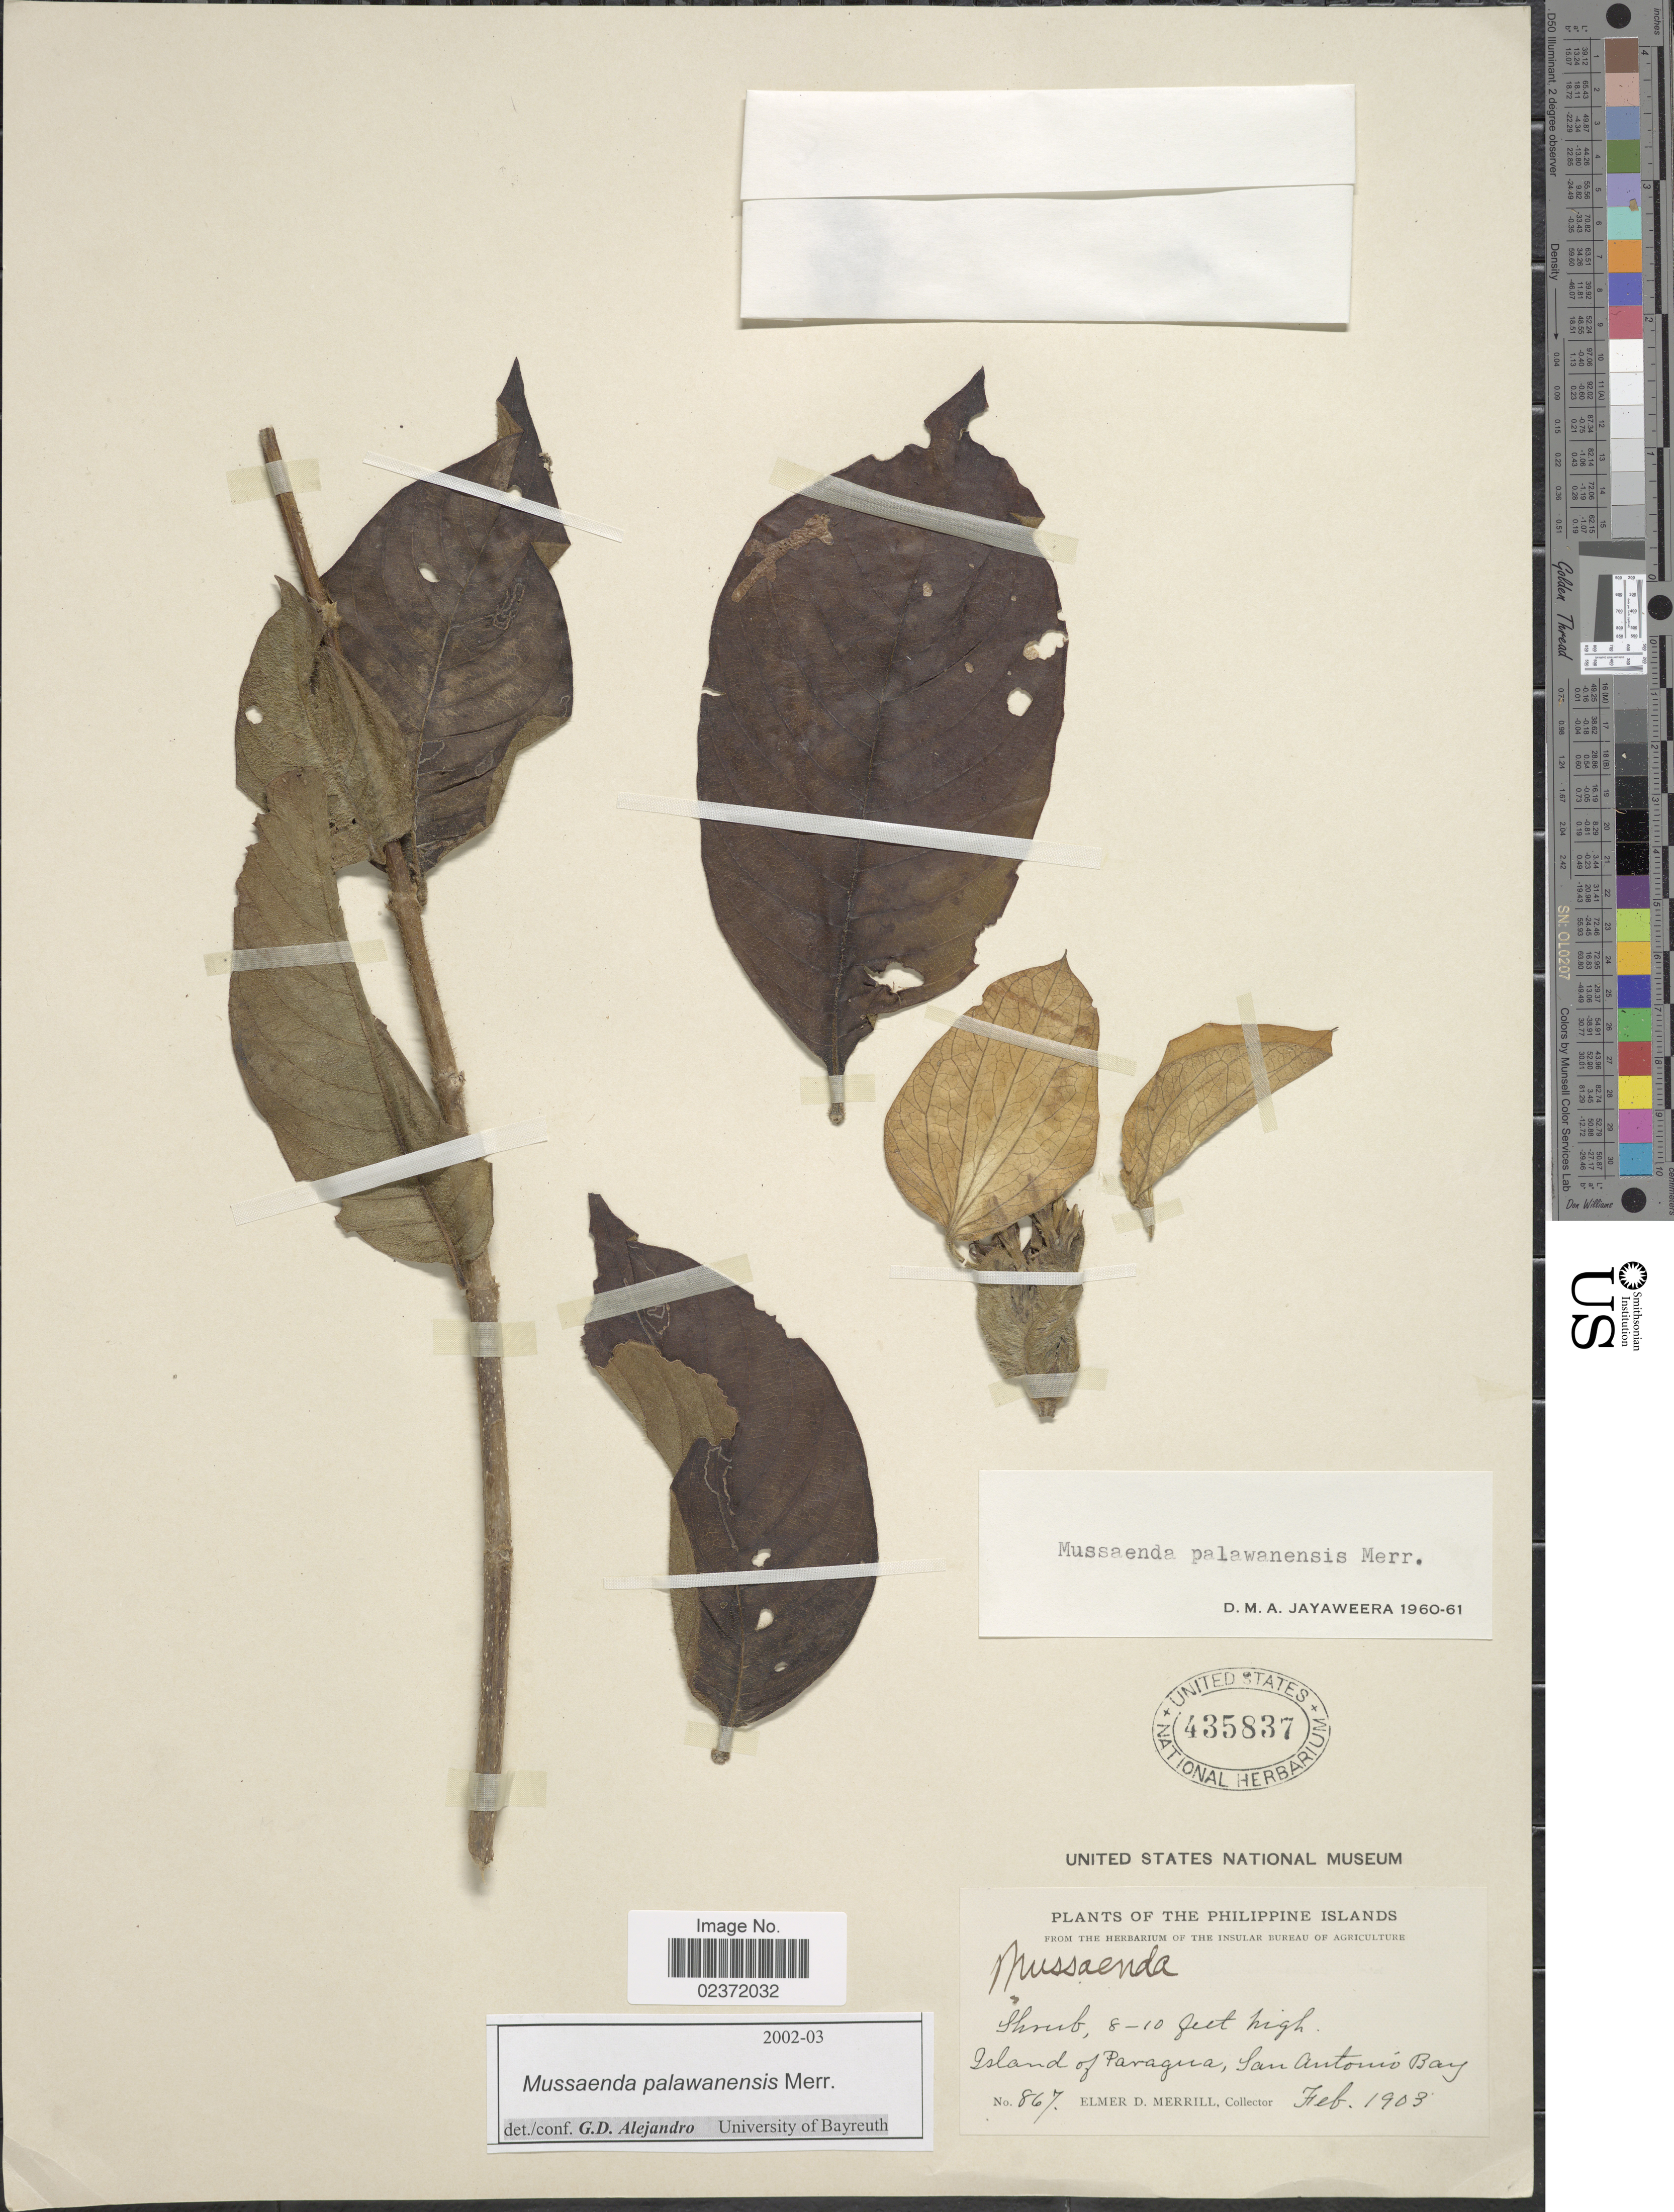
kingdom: Plantae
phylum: Tracheophyta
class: Magnoliopsida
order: Gentianales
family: Rubiaceae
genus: Mussaenda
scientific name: Mussaenda palawanensis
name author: Merr.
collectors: E. D. Merrill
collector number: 867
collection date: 1903-02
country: Philippines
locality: Island of Paragua, San Antonio Bay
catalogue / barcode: US 435837